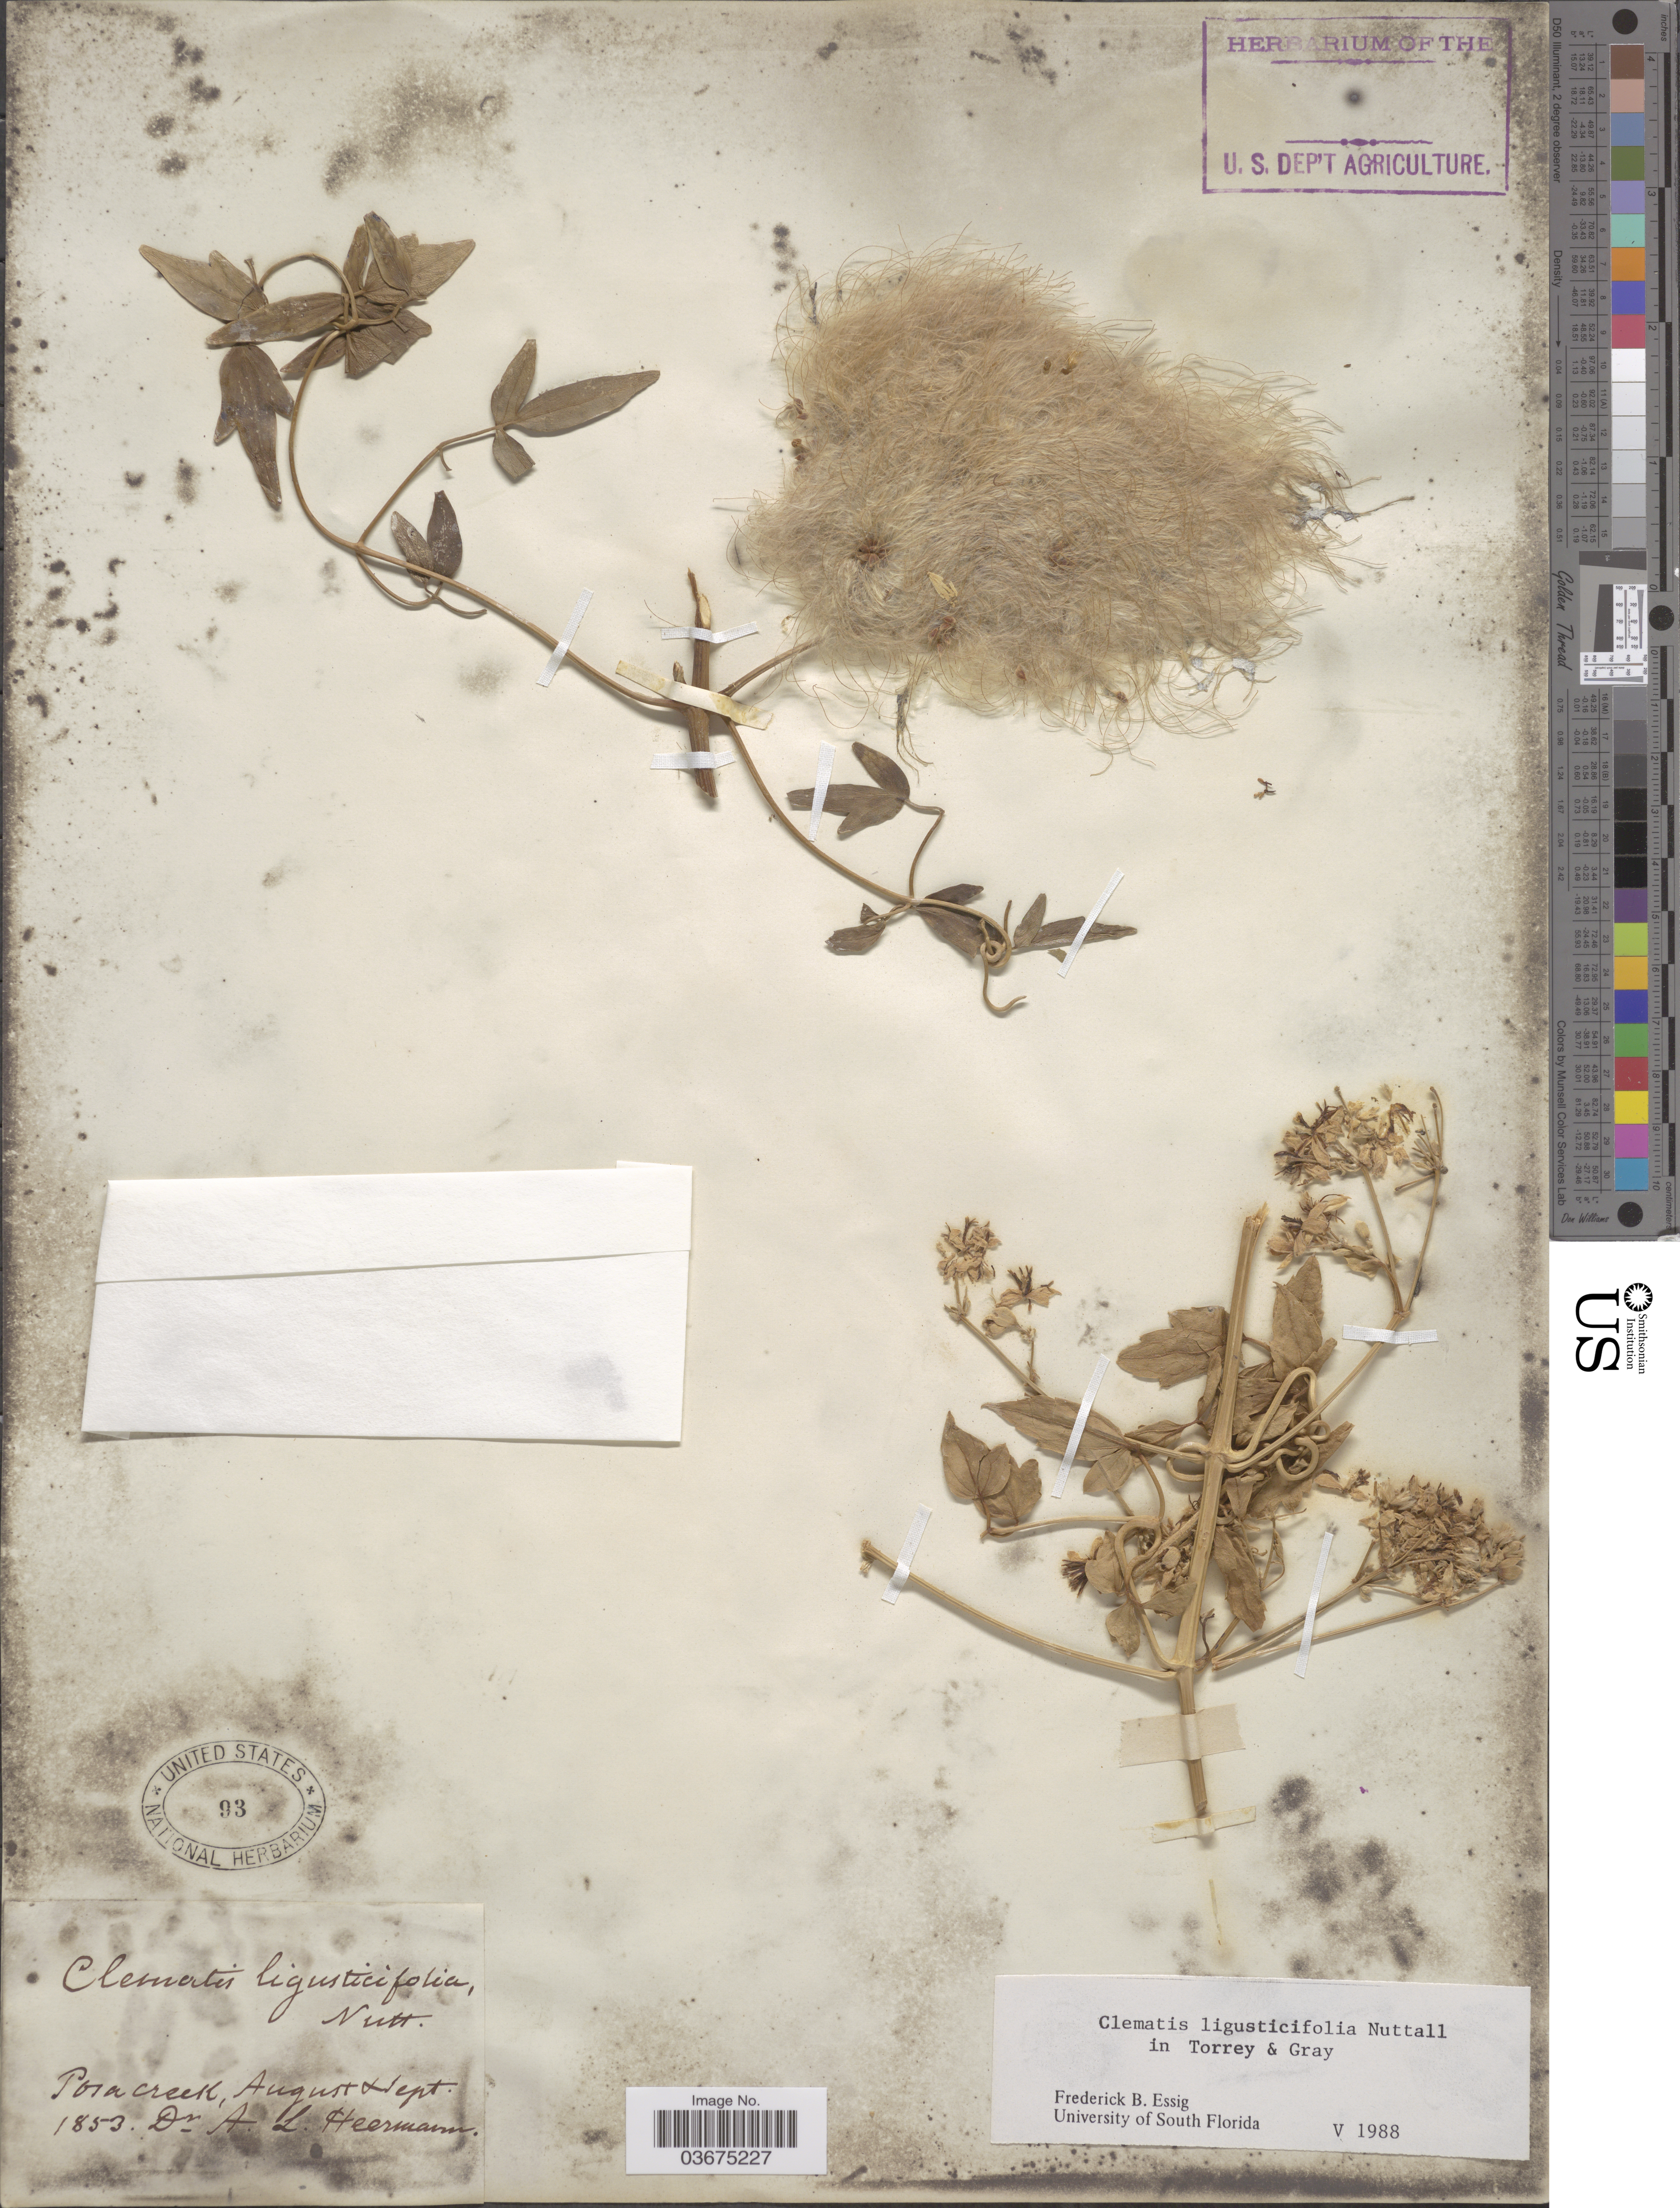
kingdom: Plantae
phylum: Tracheophyta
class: Magnoliopsida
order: Ranunculales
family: Ranunculaceae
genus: Clematis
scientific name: Clematis ligusticifolia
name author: Nutt.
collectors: A. Heermann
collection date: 1853-08/1853-09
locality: Posa Creek.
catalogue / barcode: US 93